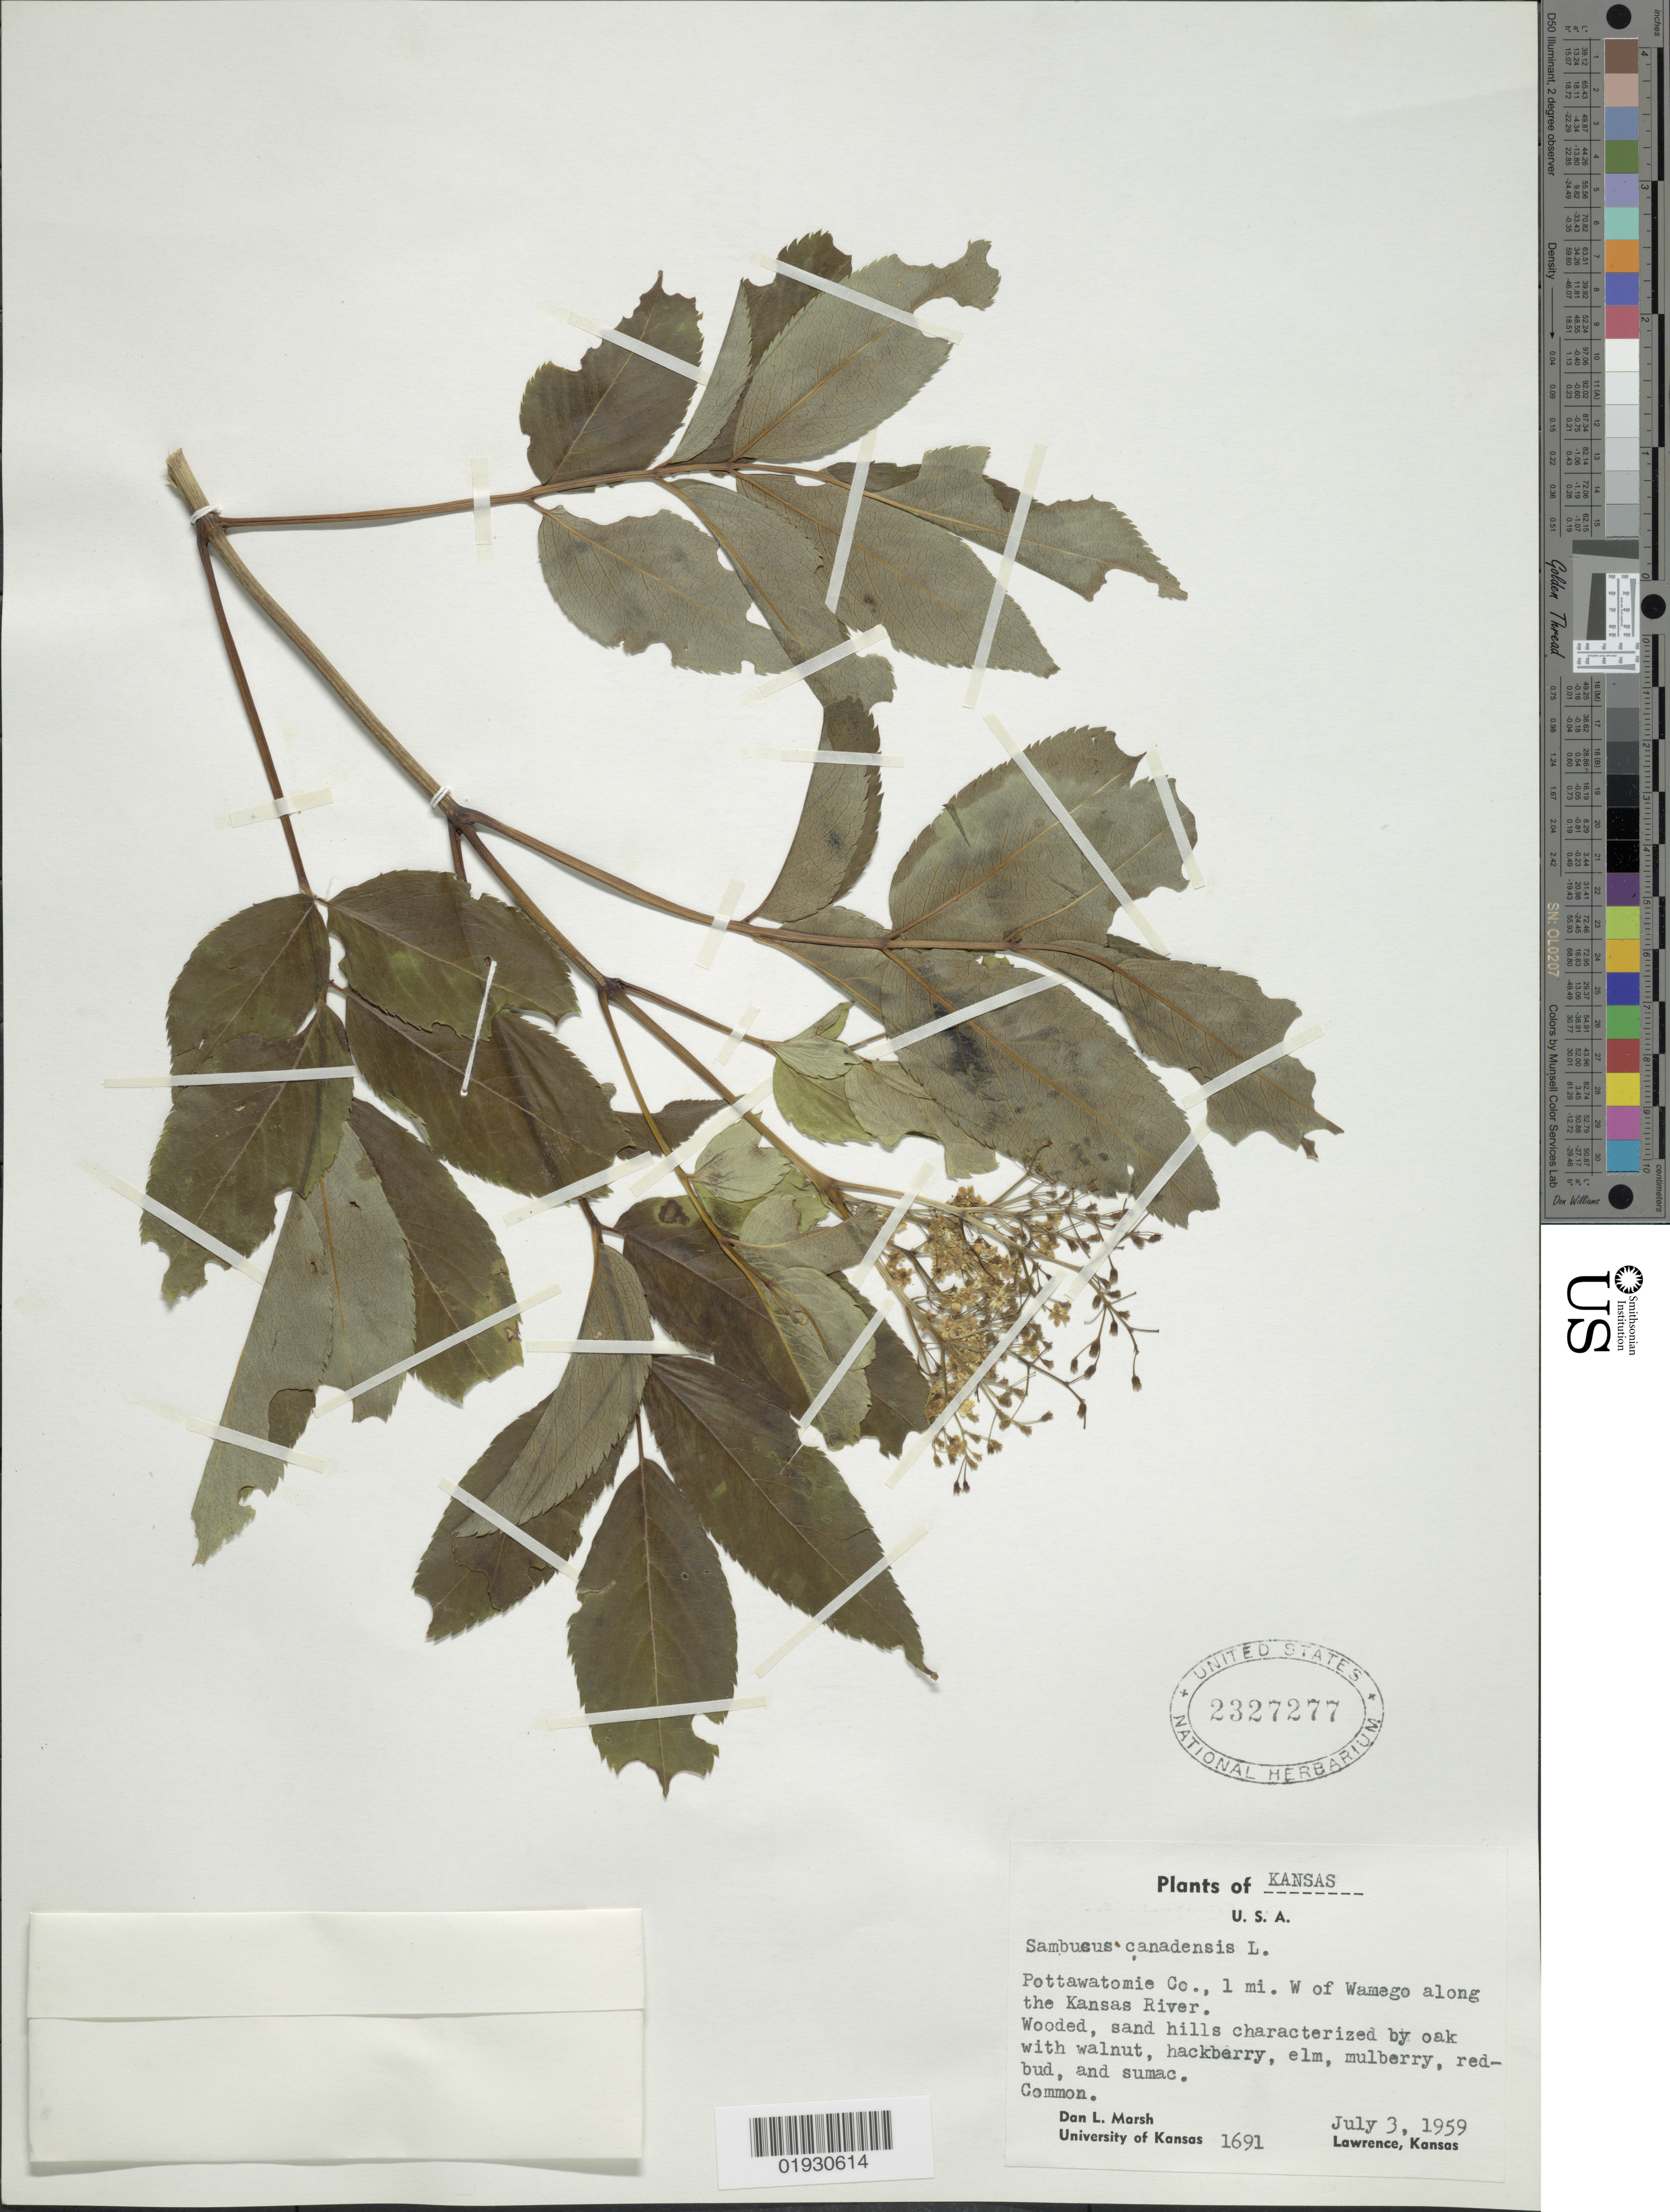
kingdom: Plantae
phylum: Tracheophyta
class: Magnoliopsida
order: Dipsacales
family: Viburnaceae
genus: Sambucus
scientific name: Sambucus canadensis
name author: L.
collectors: D. L. Marsh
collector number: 1691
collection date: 1959-07-03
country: United States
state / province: Kansas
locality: Pottawatomie Co., 1 mi. W of Wamago along the Kansas River.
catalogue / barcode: US 2327277